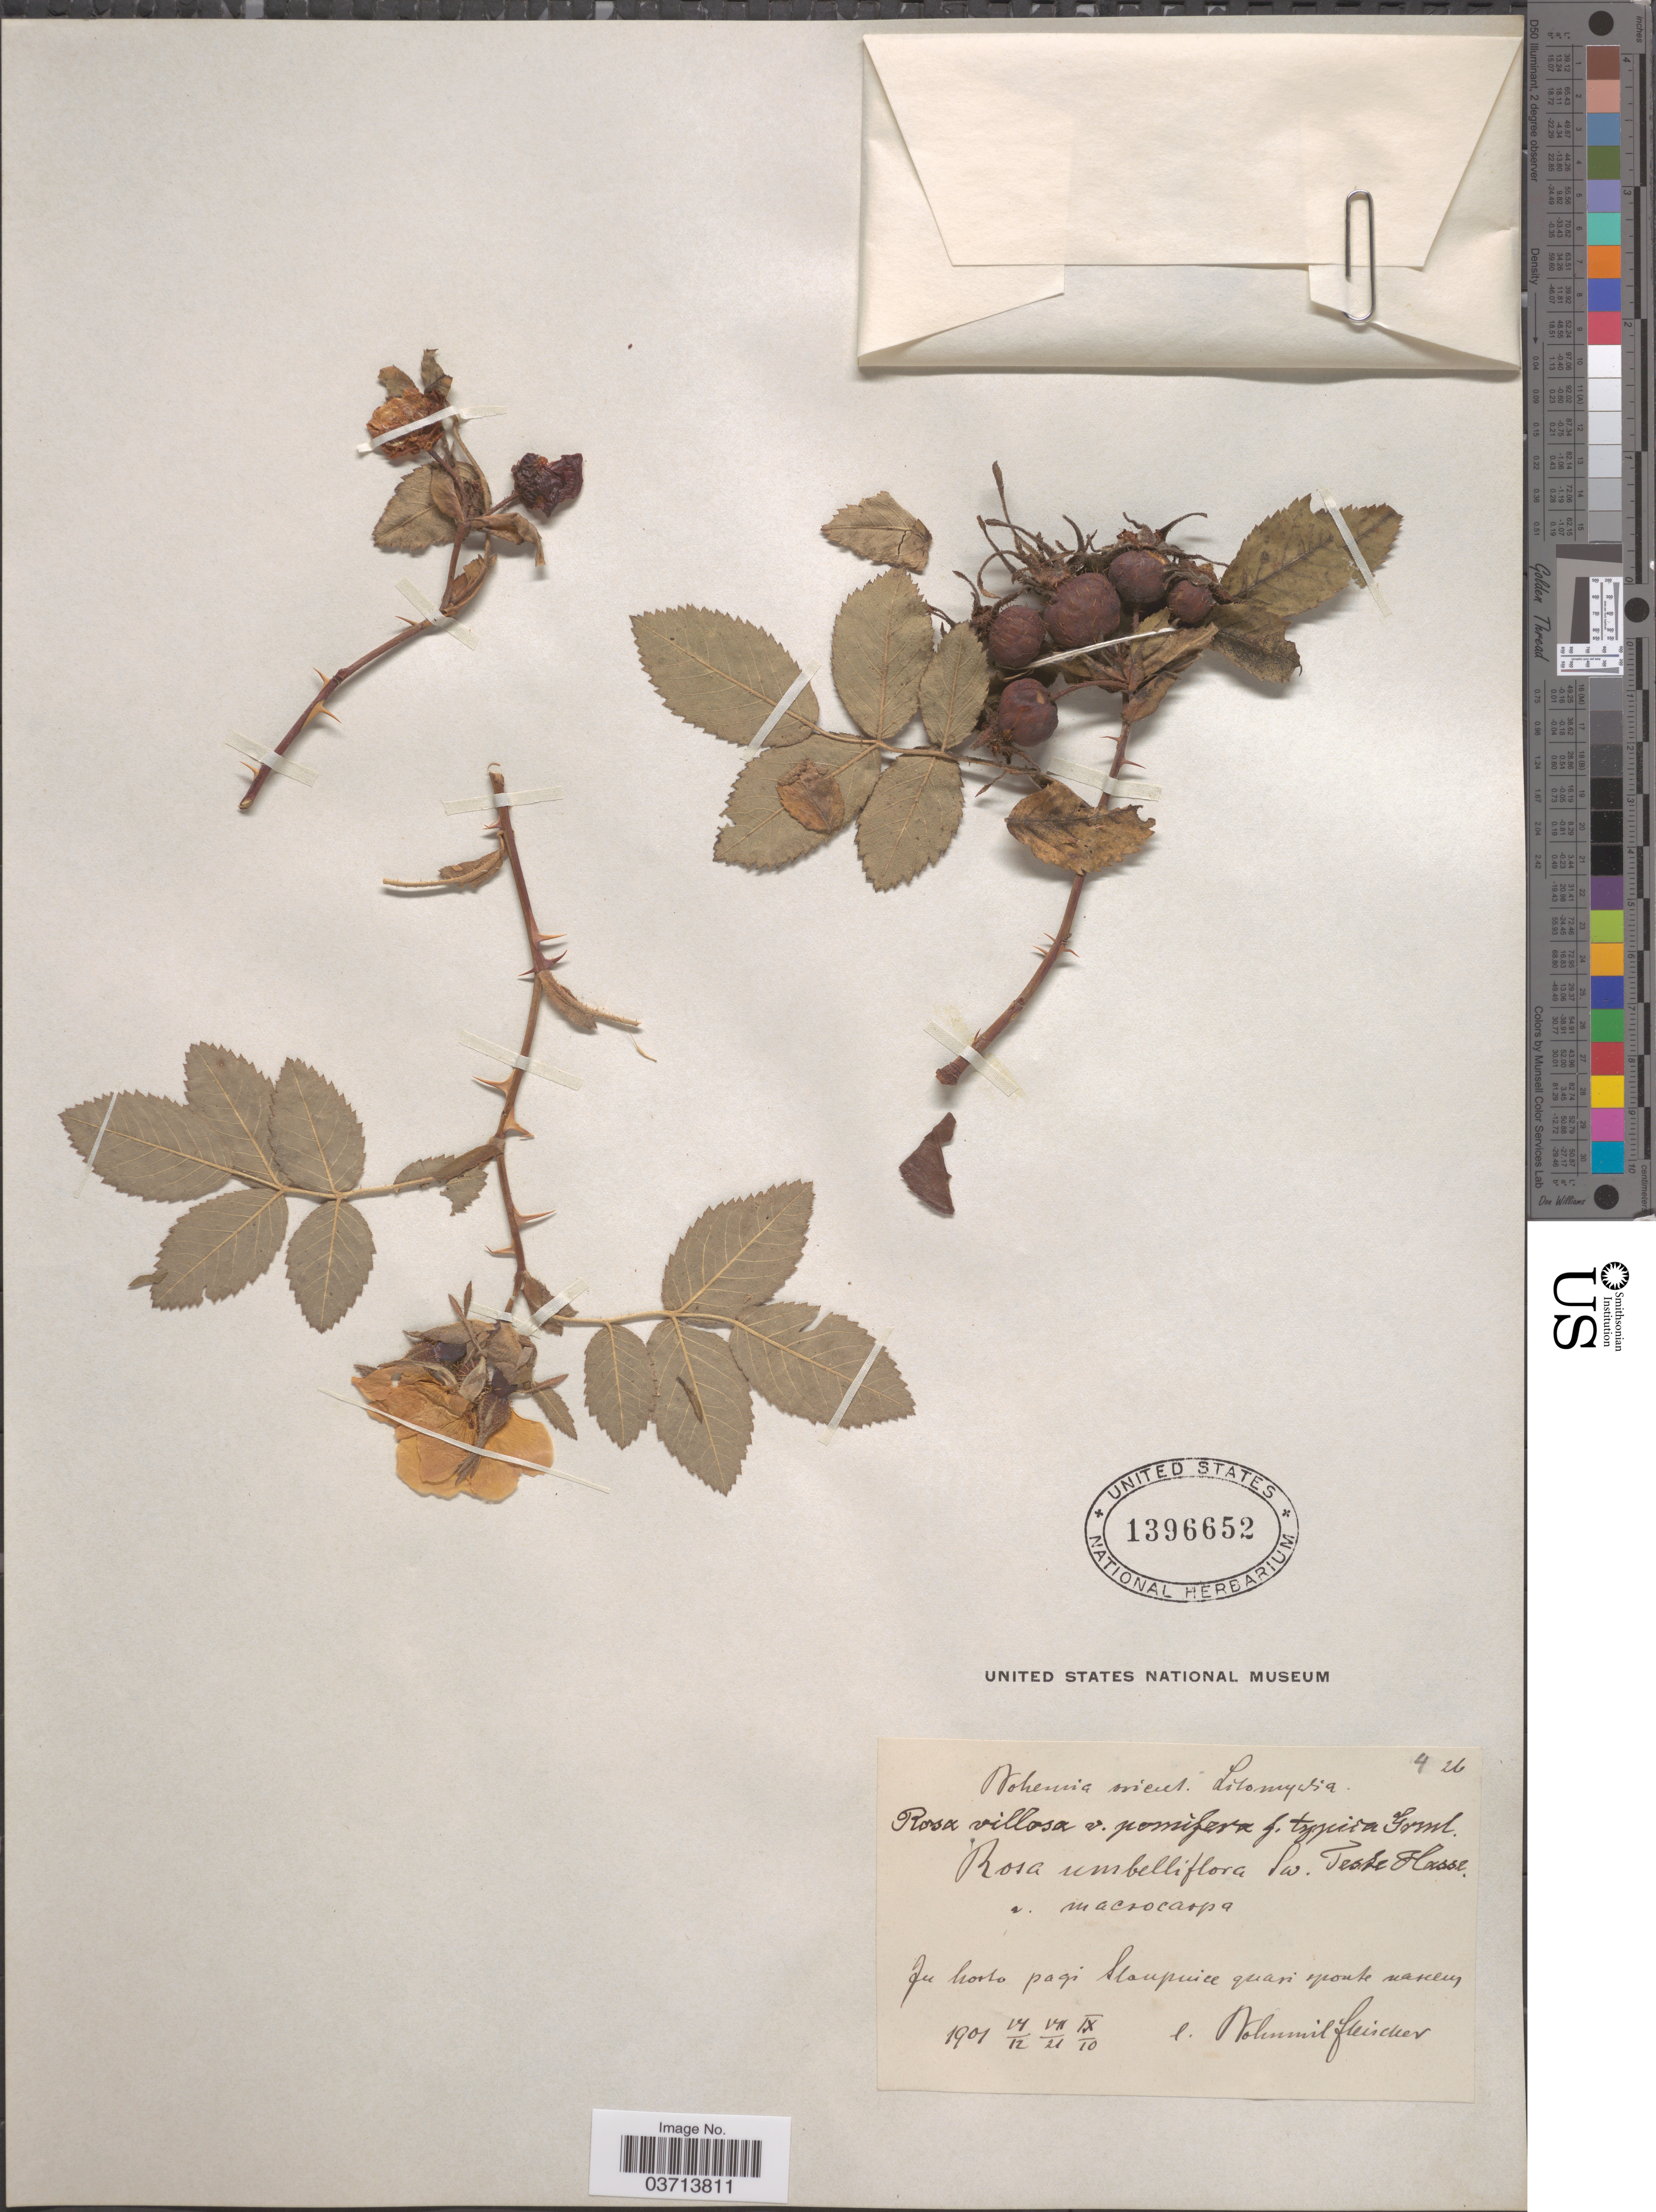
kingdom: Plantae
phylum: Tracheophyta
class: Magnoliopsida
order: Rosales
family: Rosaceae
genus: Rosa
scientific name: Rosa villosa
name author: L.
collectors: B. Fleischer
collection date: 1901-06-12/1901-09-10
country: Czechia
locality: Bohemia orient. In horto pagi Slanprice quapi monte nasseny. [interpreted]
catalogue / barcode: US 1396652